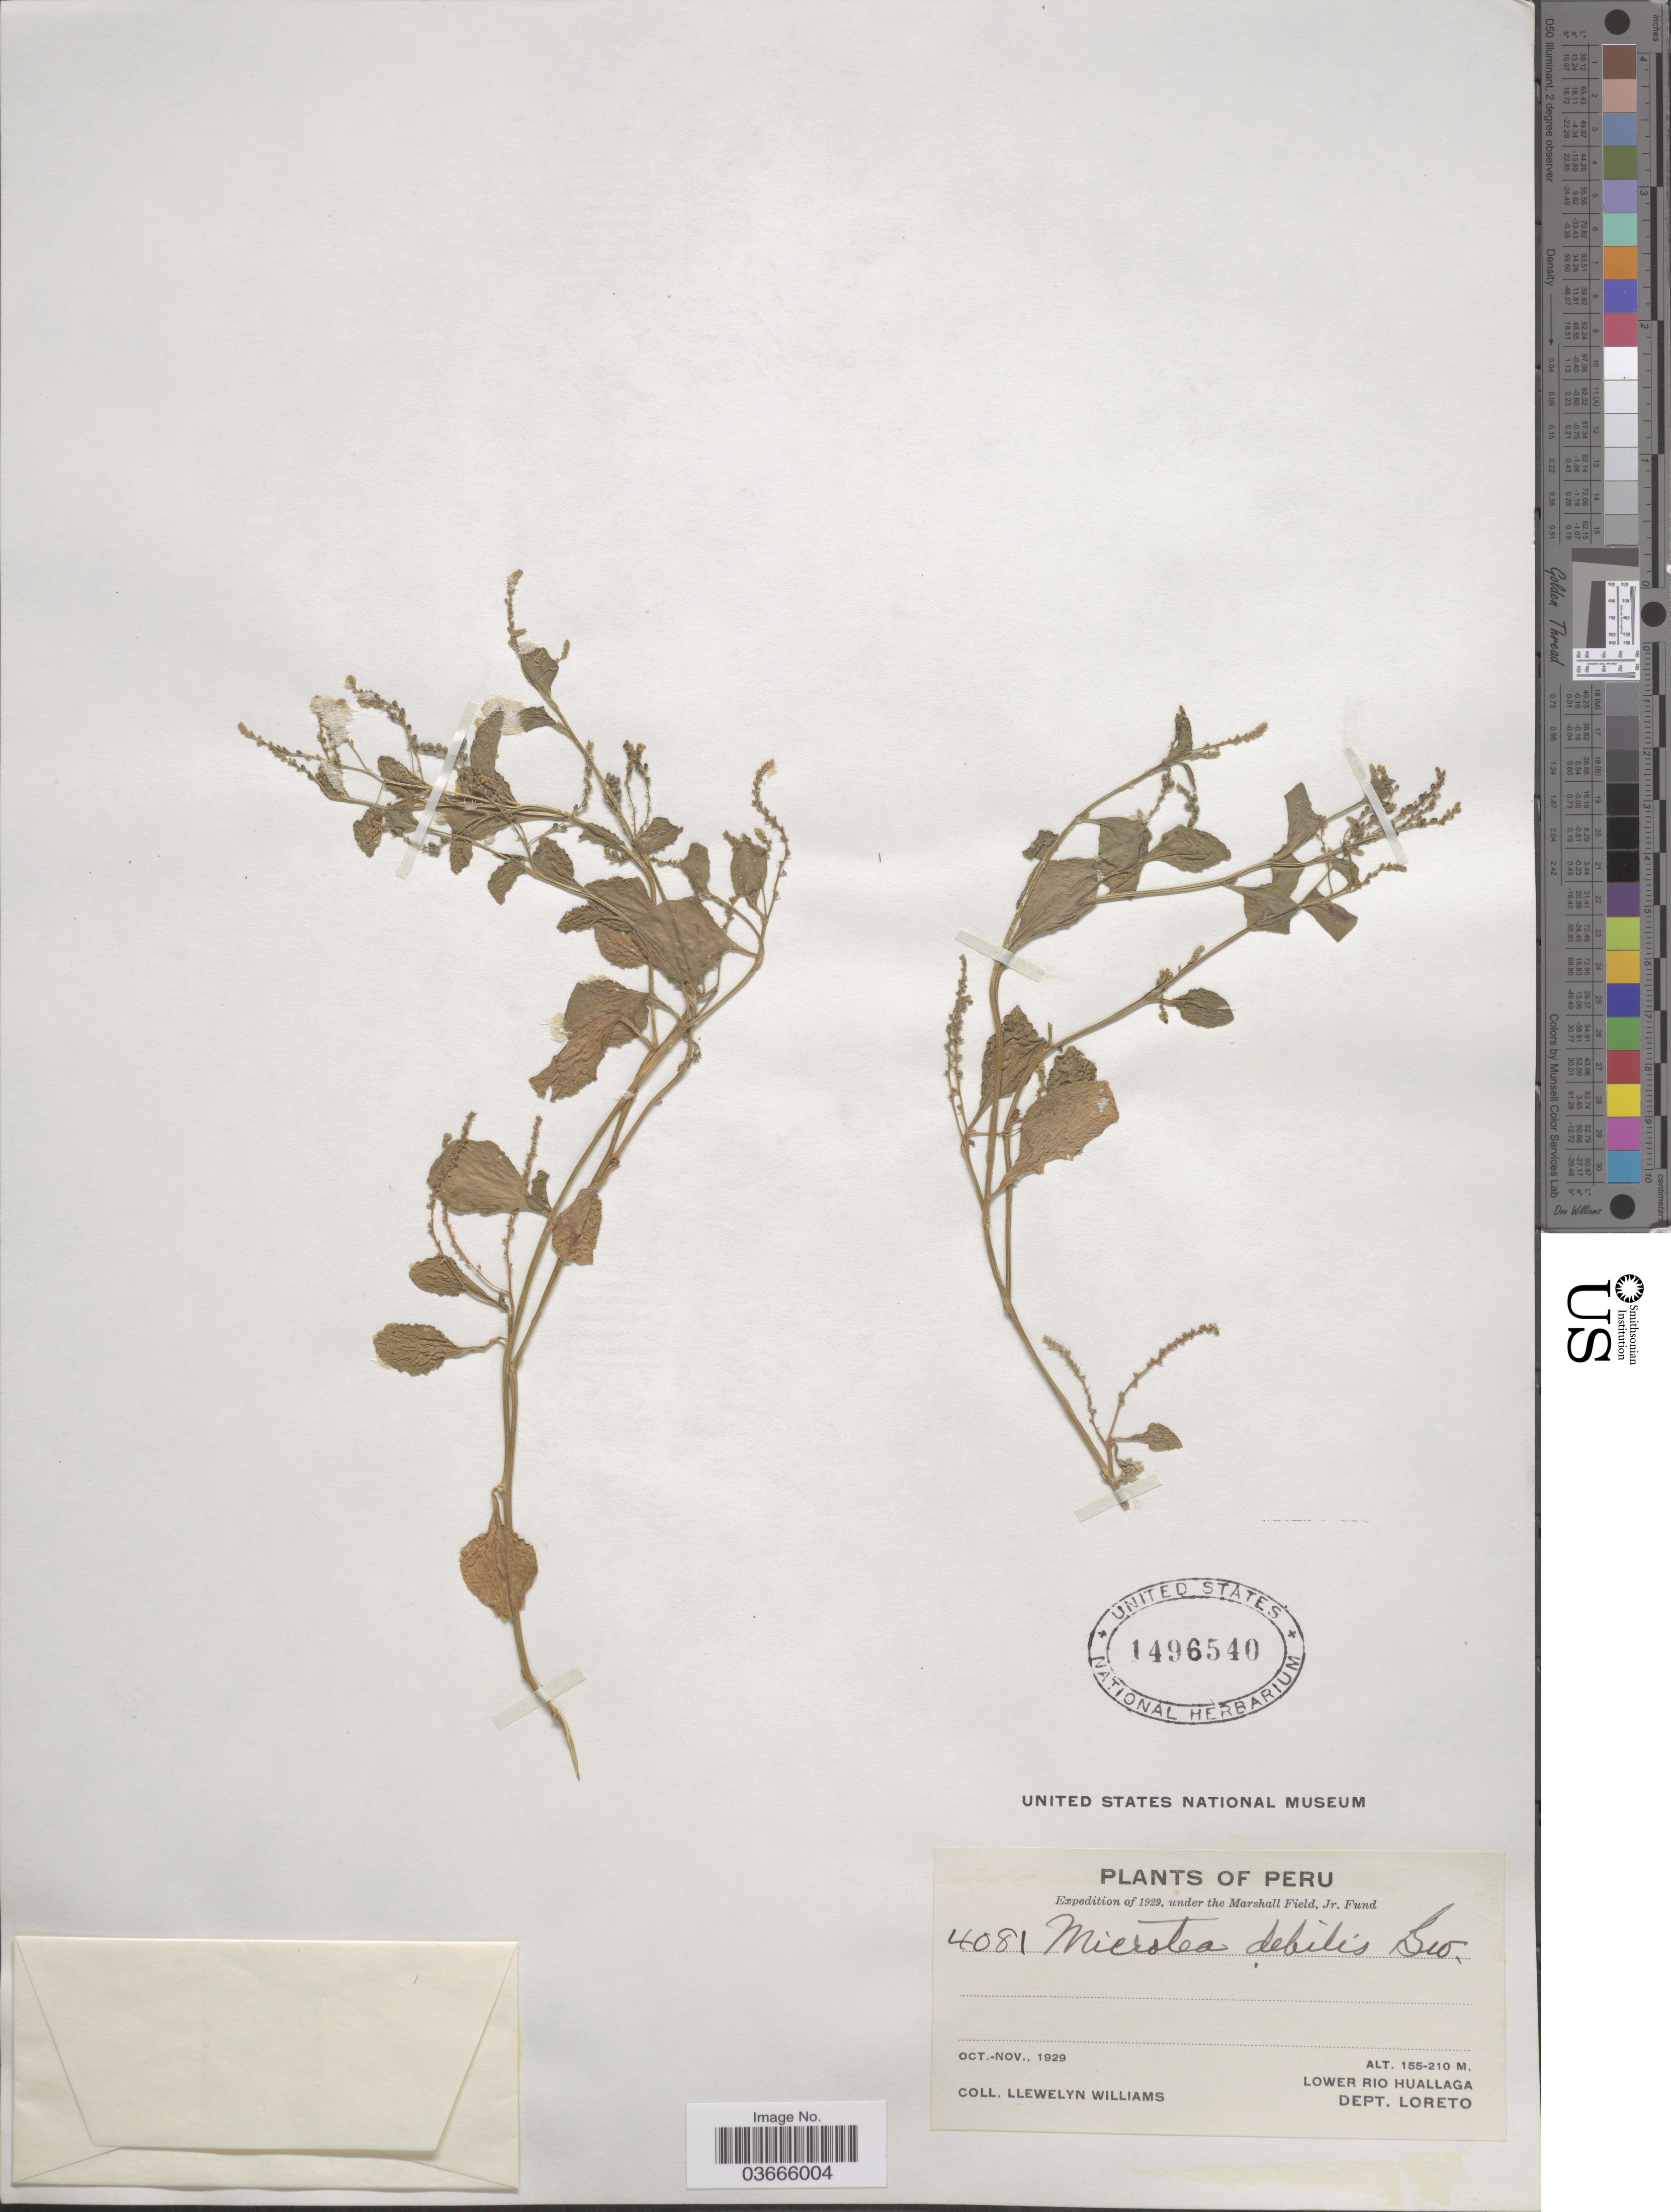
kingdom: Plantae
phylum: Tracheophyta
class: Magnoliopsida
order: Caryophyllales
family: Microteaceae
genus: Microtea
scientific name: Microtea debilis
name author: Sw.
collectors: Ll. Williams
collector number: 4081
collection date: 1929-10/1929-11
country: Peru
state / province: Loreto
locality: Lower Rio Huallaga. Dept. Loreto.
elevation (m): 155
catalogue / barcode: US 1496540